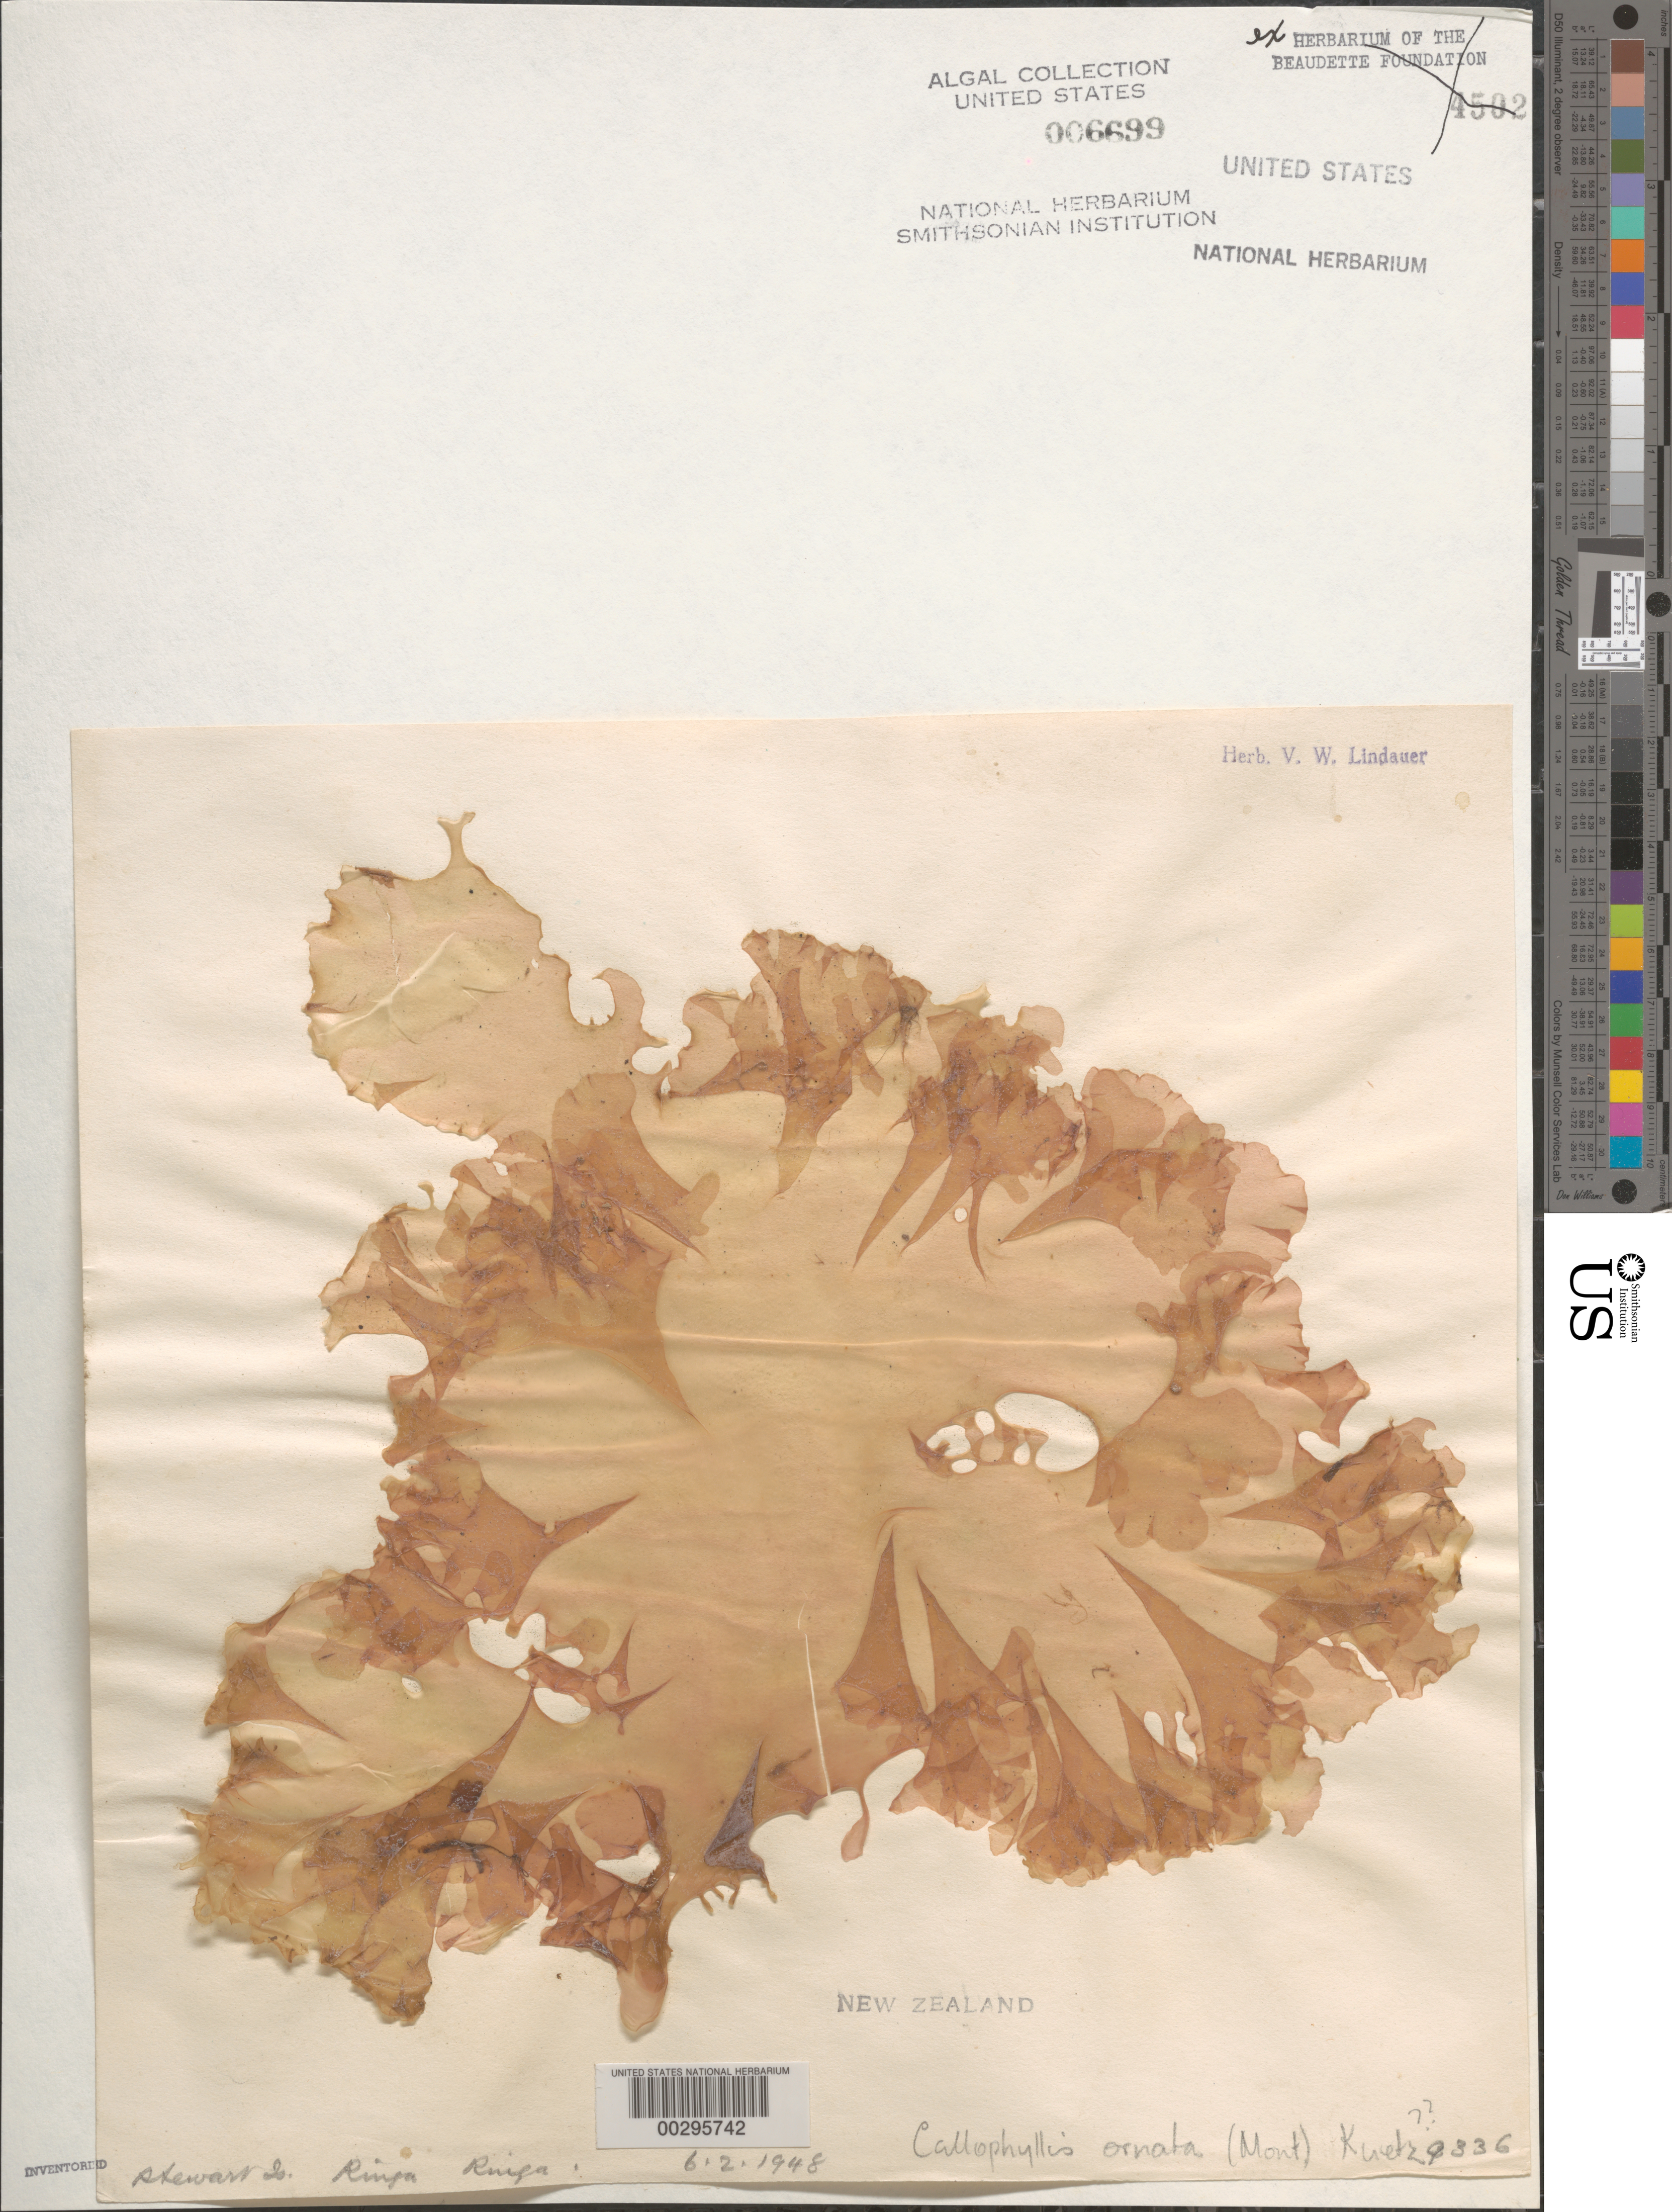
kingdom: Plantae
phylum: Rhodophyta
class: Florideophyceae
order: Gigartinales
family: Kallymeniaceae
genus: Callophyllis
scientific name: Callophyllis ornata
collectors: V. Lindauer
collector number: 9336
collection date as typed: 06 Feb 1948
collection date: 1948-02-06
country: New Zealand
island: Stewart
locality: Ringaringa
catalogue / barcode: US 6699